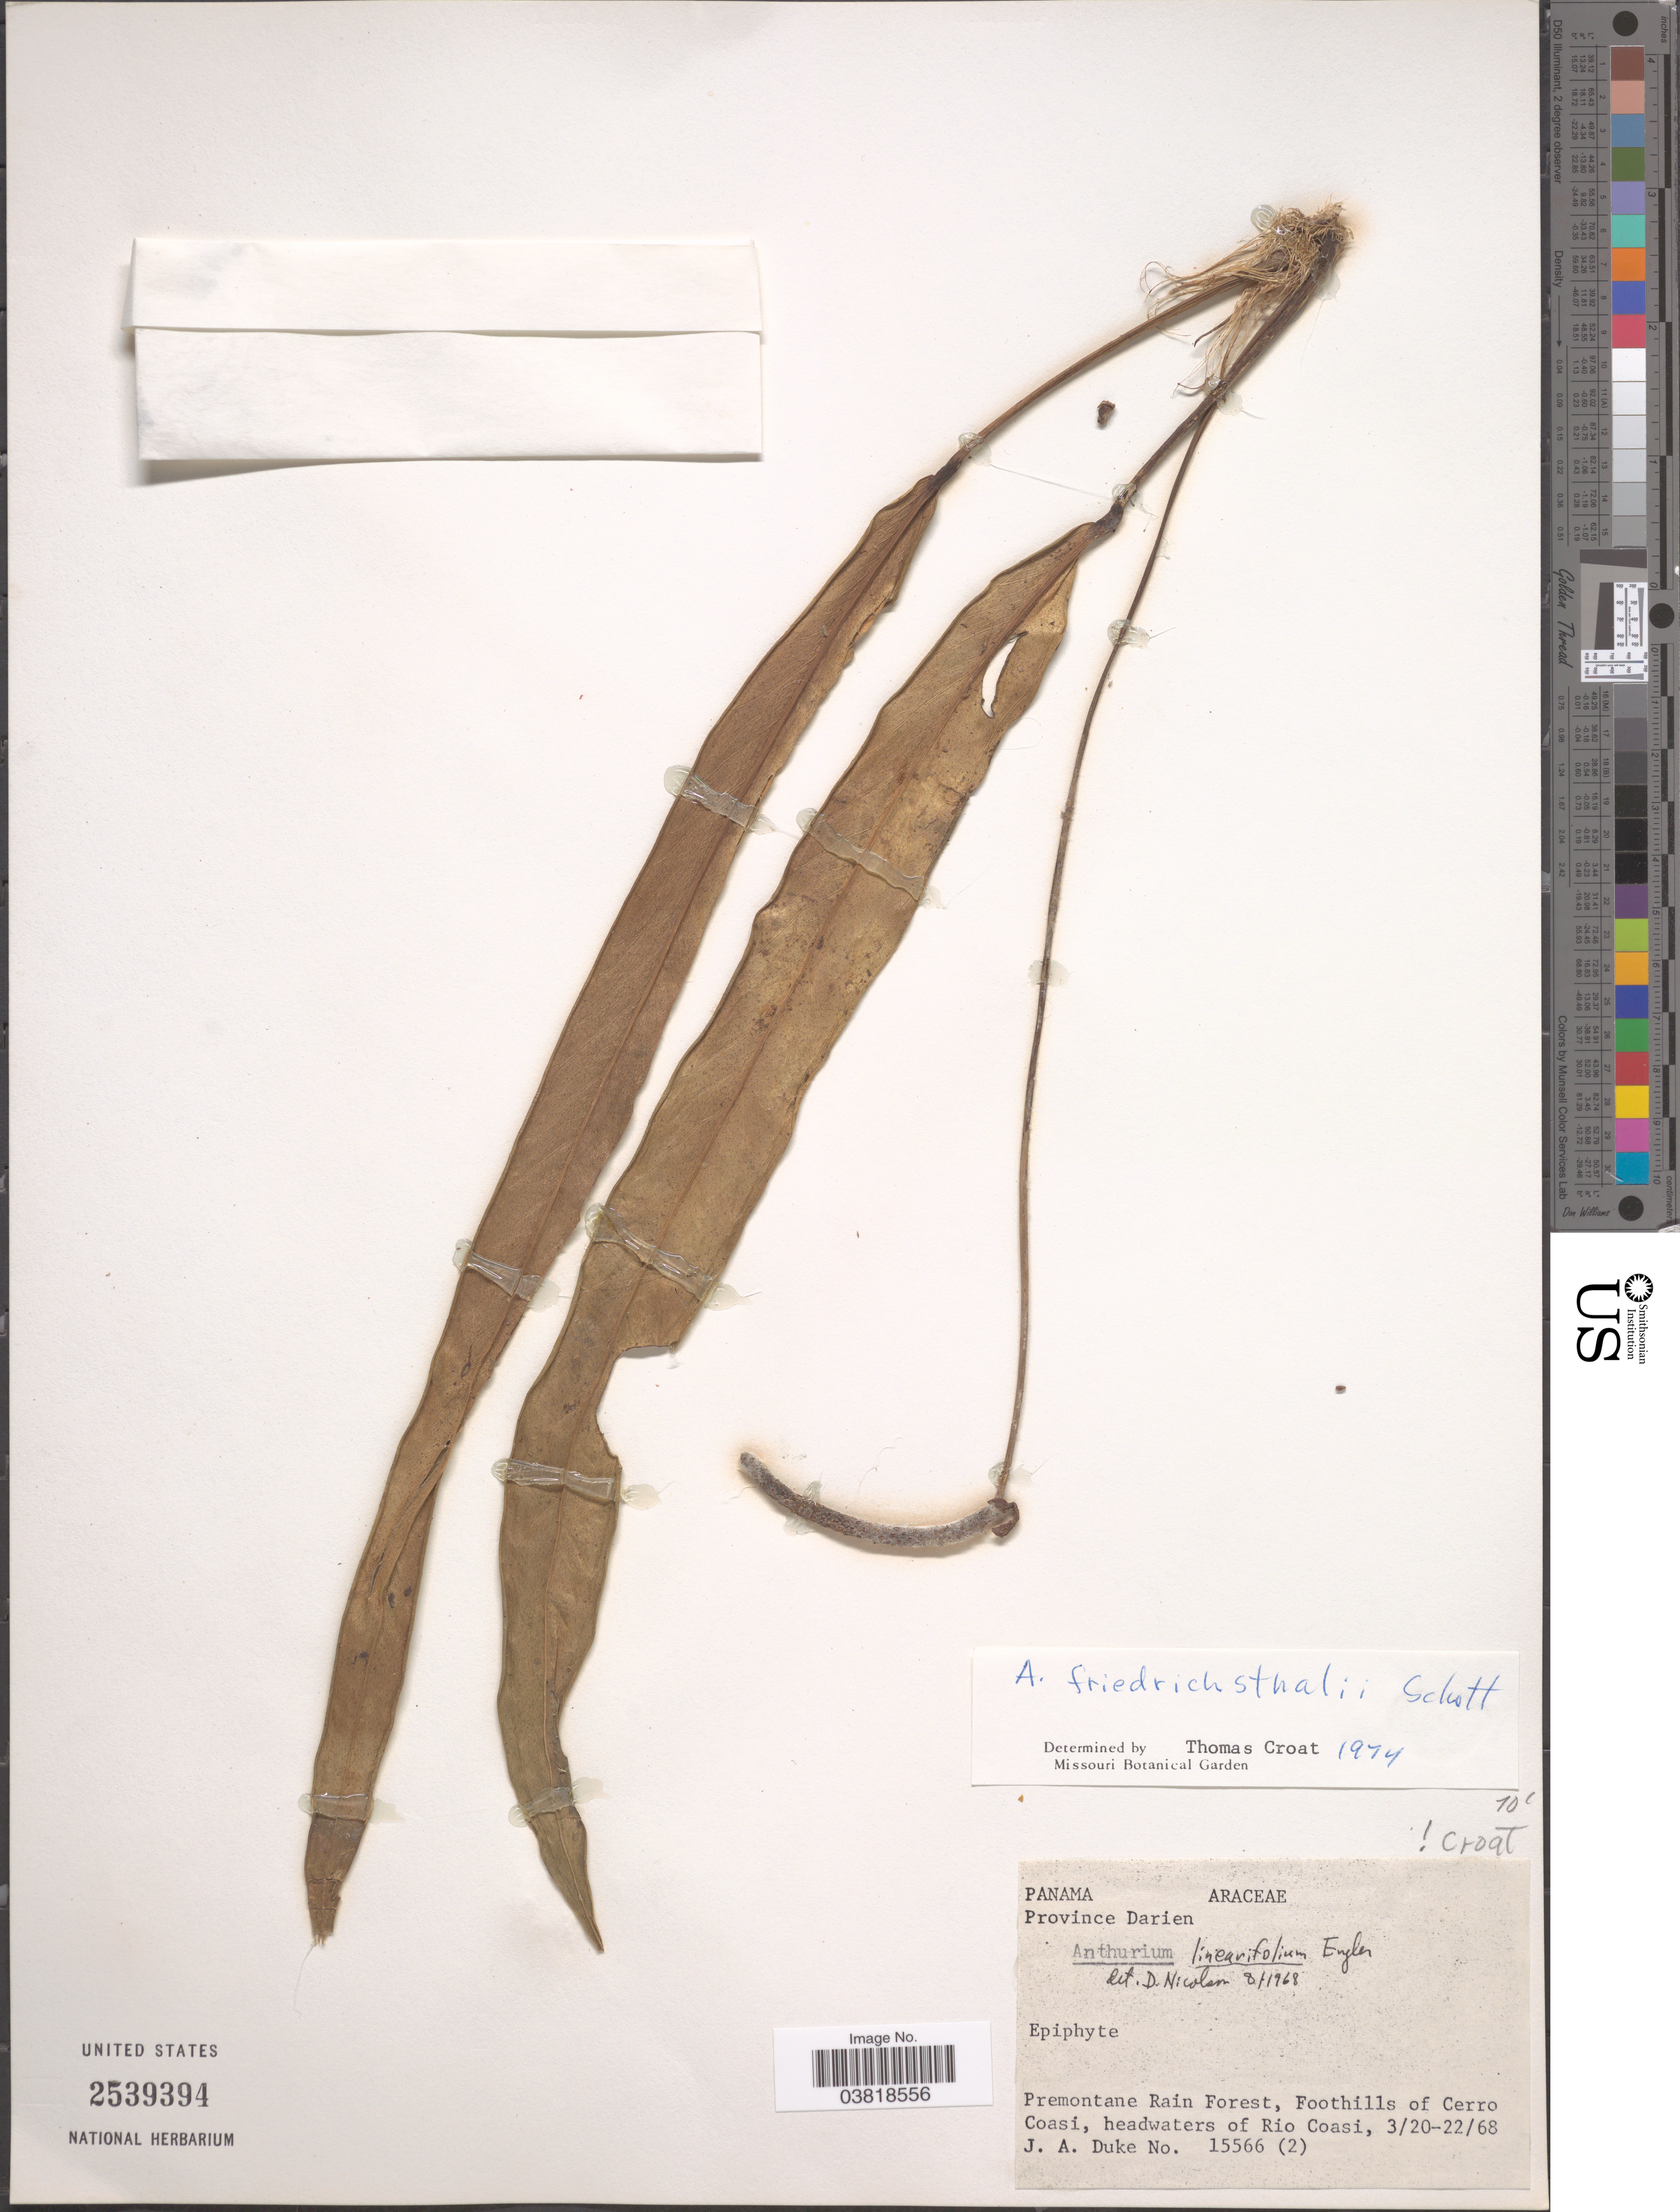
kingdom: Plantae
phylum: Tracheophyta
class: Liliopsida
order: Alismatales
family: Araceae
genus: Anthurium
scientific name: Anthurium friedrichsthalii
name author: Schott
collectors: J. A. Duke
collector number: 15566/(2)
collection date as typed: Transcribed d/m/y: 20/3/68 to 22/3/68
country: Panama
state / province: Darien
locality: Premontane Rain Forest, Foothills of Cerro Coasi, headwaters of Rio Coasi.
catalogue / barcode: US 2539394